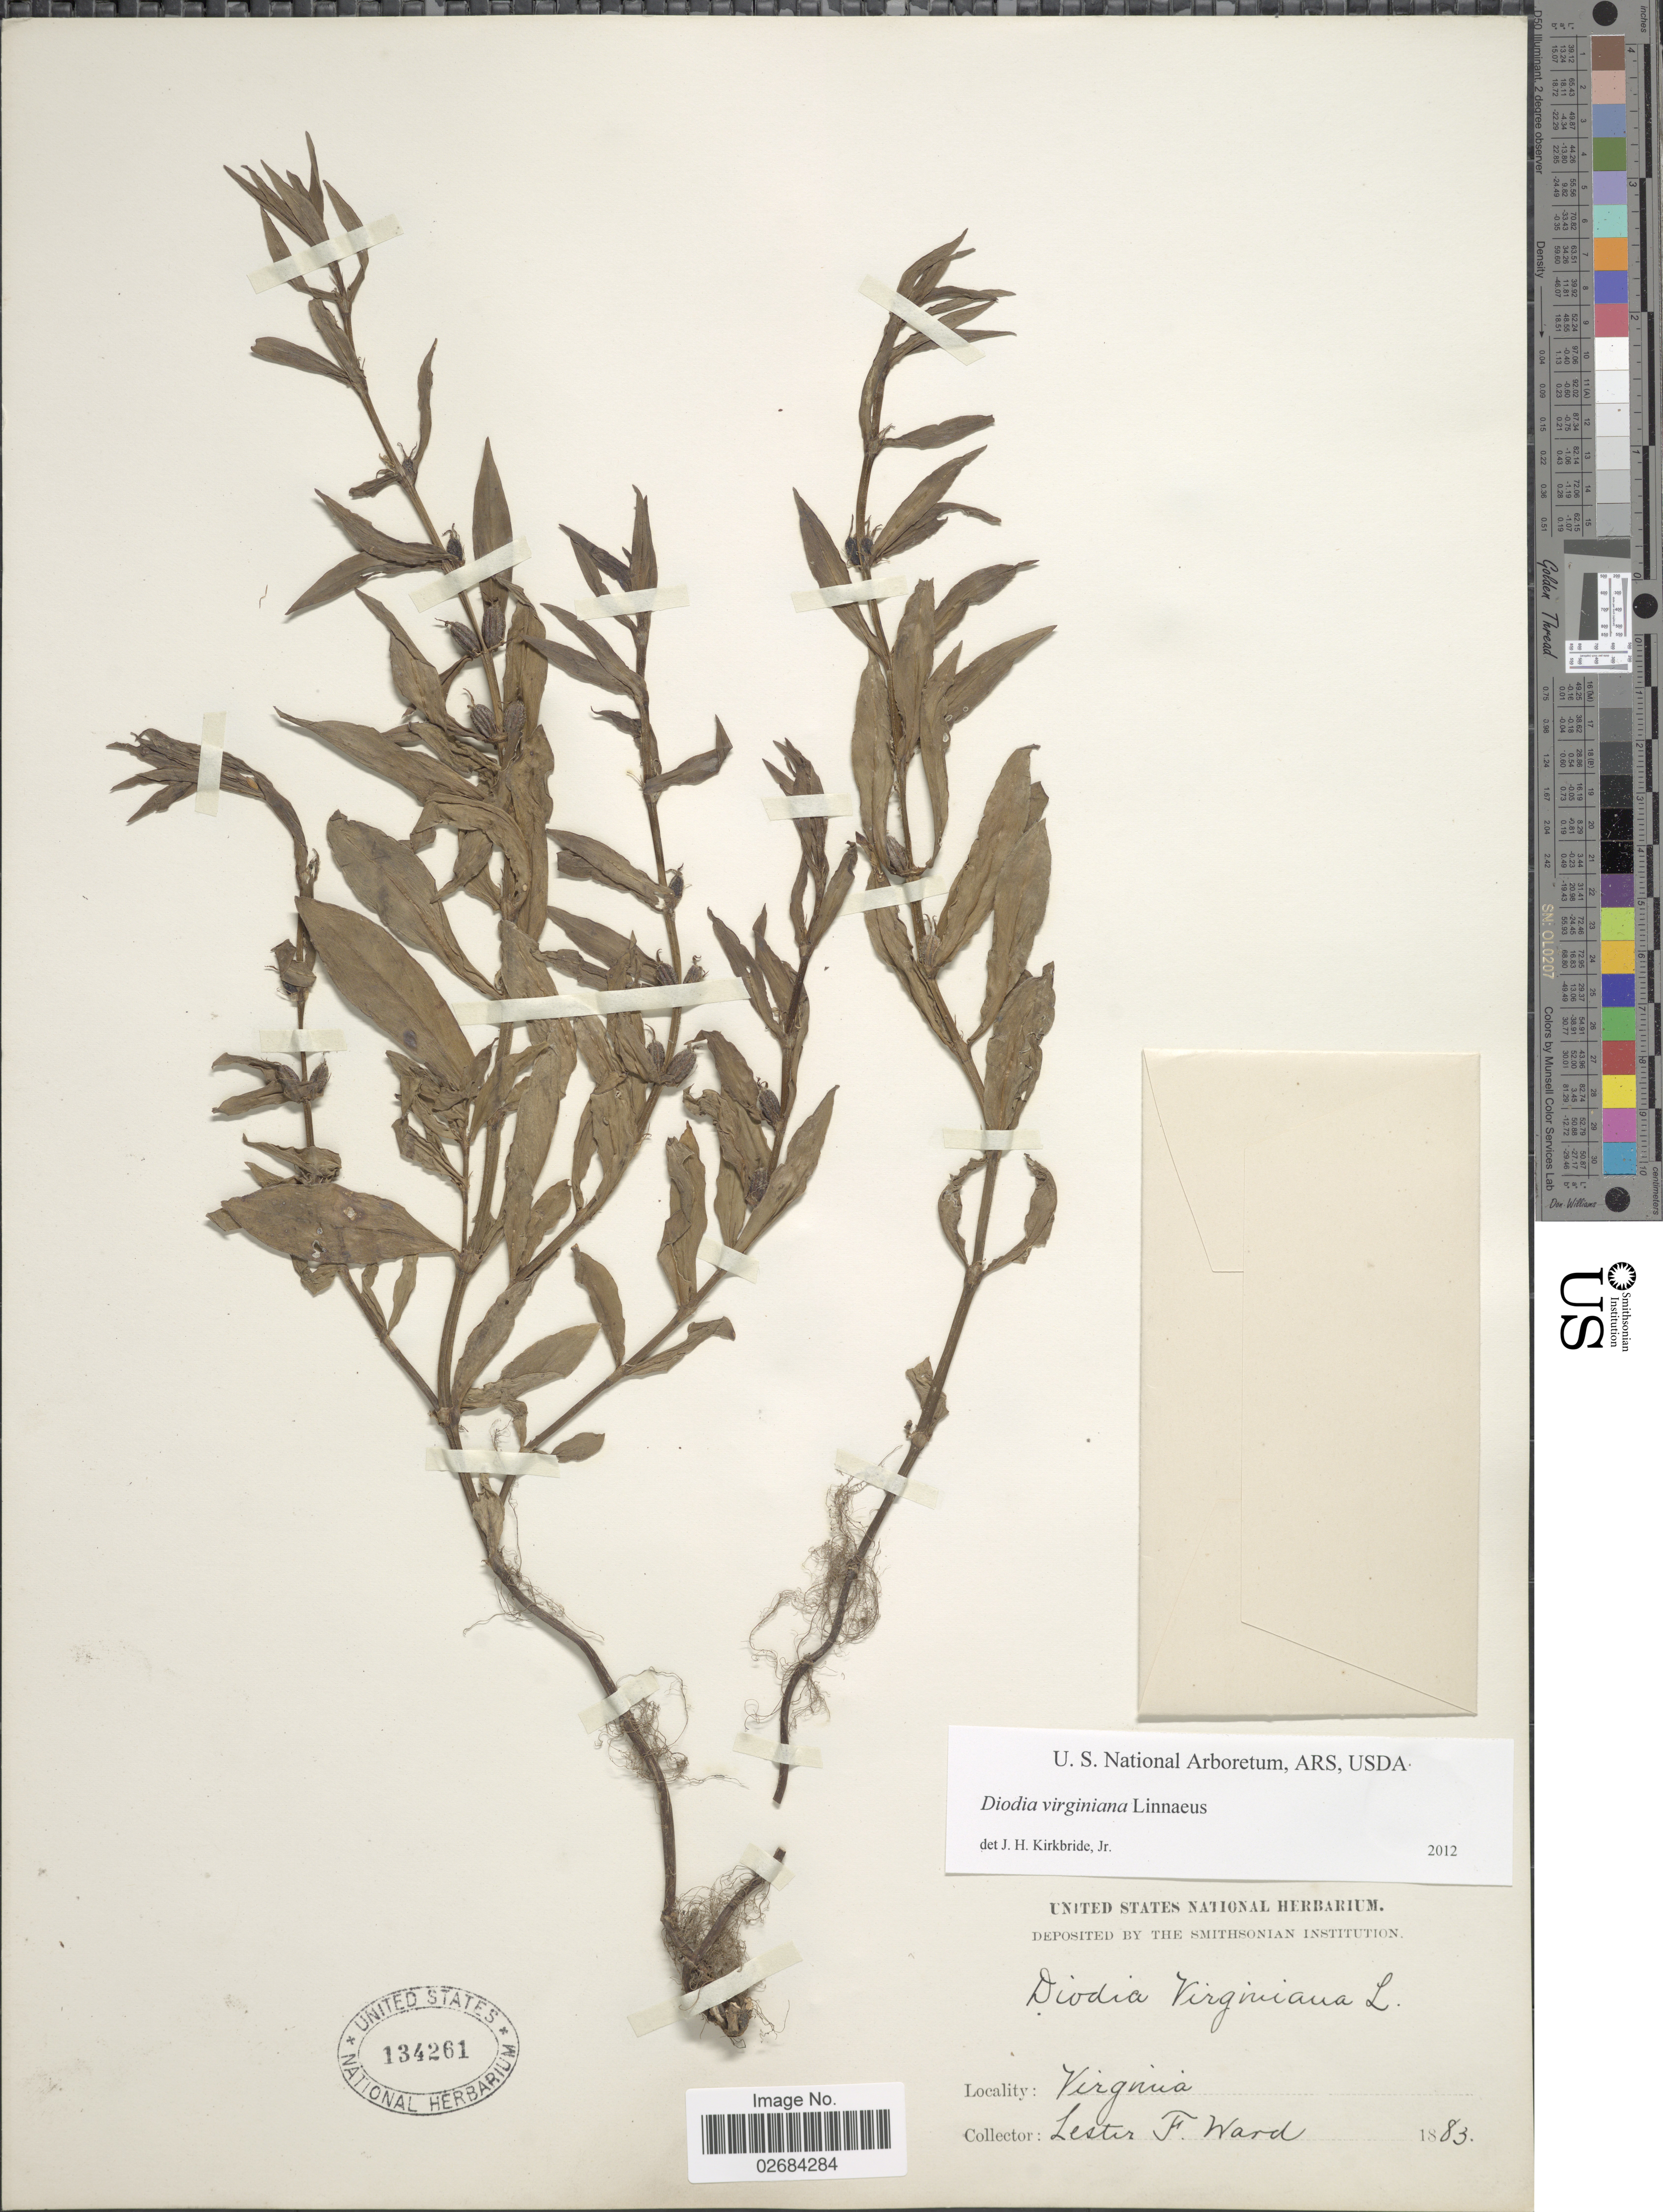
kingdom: Plantae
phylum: Tracheophyta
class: Magnoliopsida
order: Gentianales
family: Rubiaceae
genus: Diodia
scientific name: Diodia virginiana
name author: L.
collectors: L. F. Ward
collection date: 1883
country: United States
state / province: Virginia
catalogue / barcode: US 134261